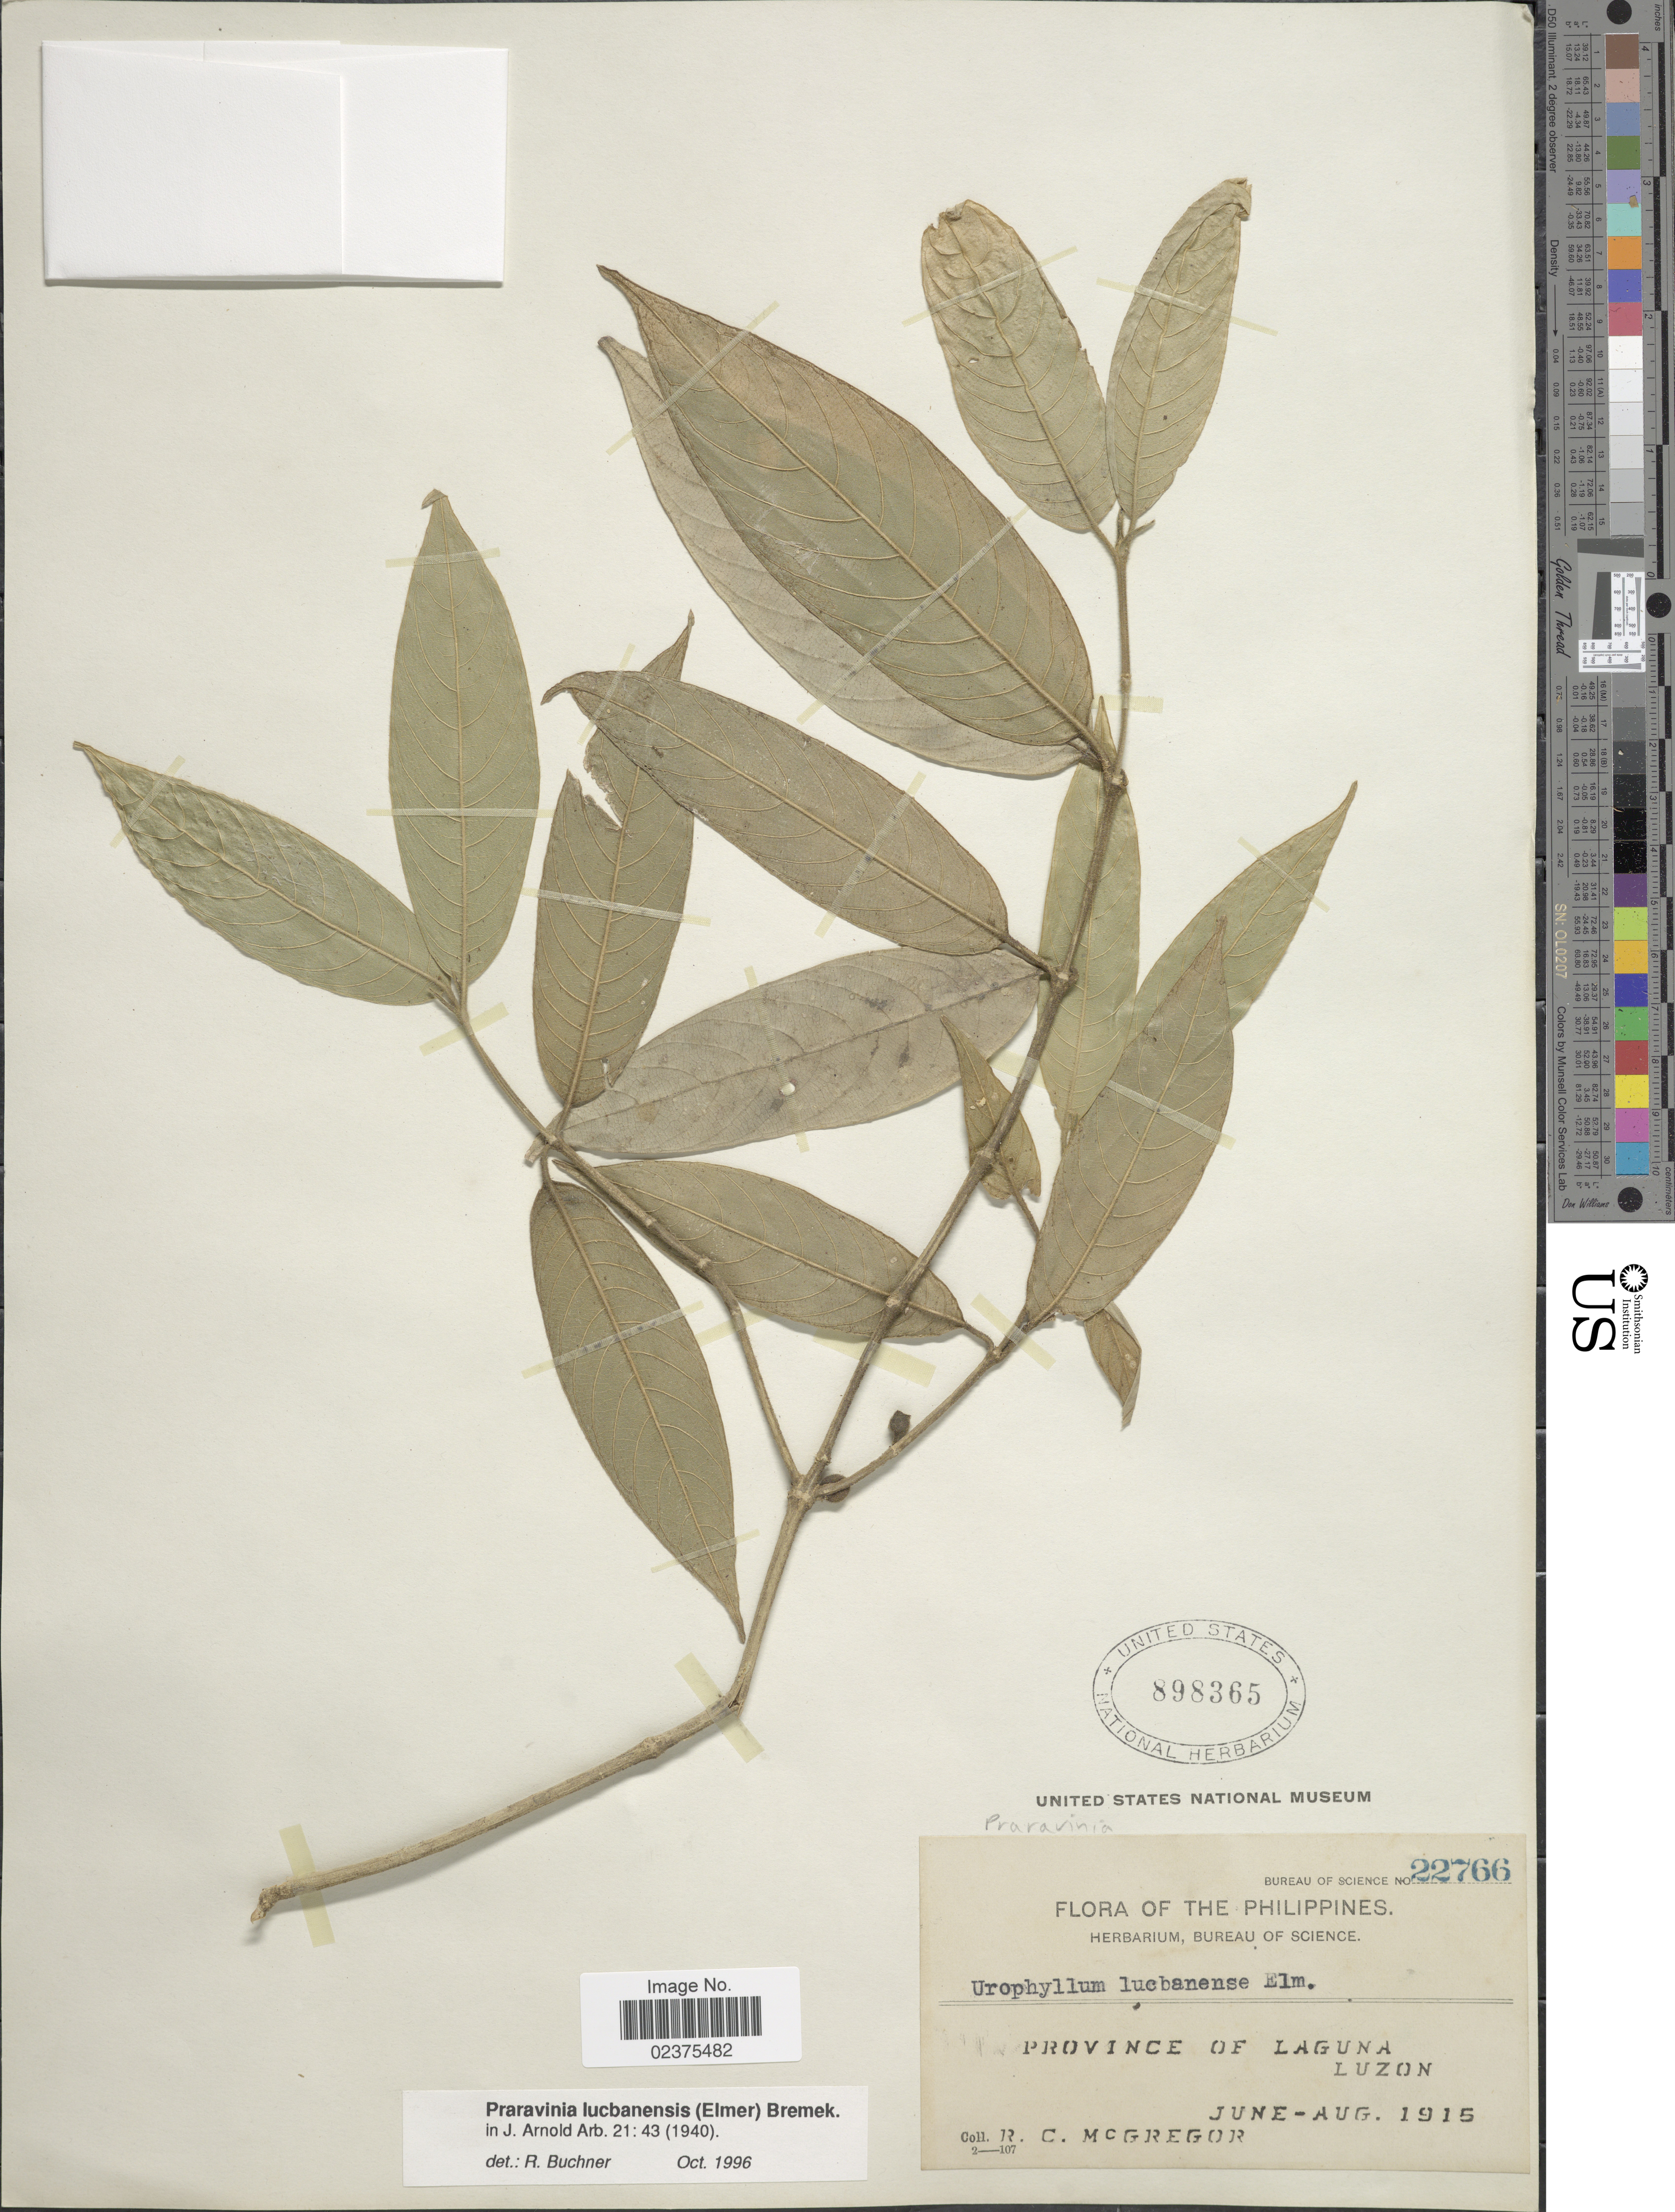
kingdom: Plantae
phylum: Tracheophyta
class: Magnoliopsida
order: Gentianales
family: Rubiaceae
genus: Praravinia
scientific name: Praravinia lucbanensis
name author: (Elmer) Bremek.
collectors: R. C. McGregor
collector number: Bureau of Science 22766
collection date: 1915-06/1916-08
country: Philippines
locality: Province of Laguna, Luzon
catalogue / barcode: US 898365